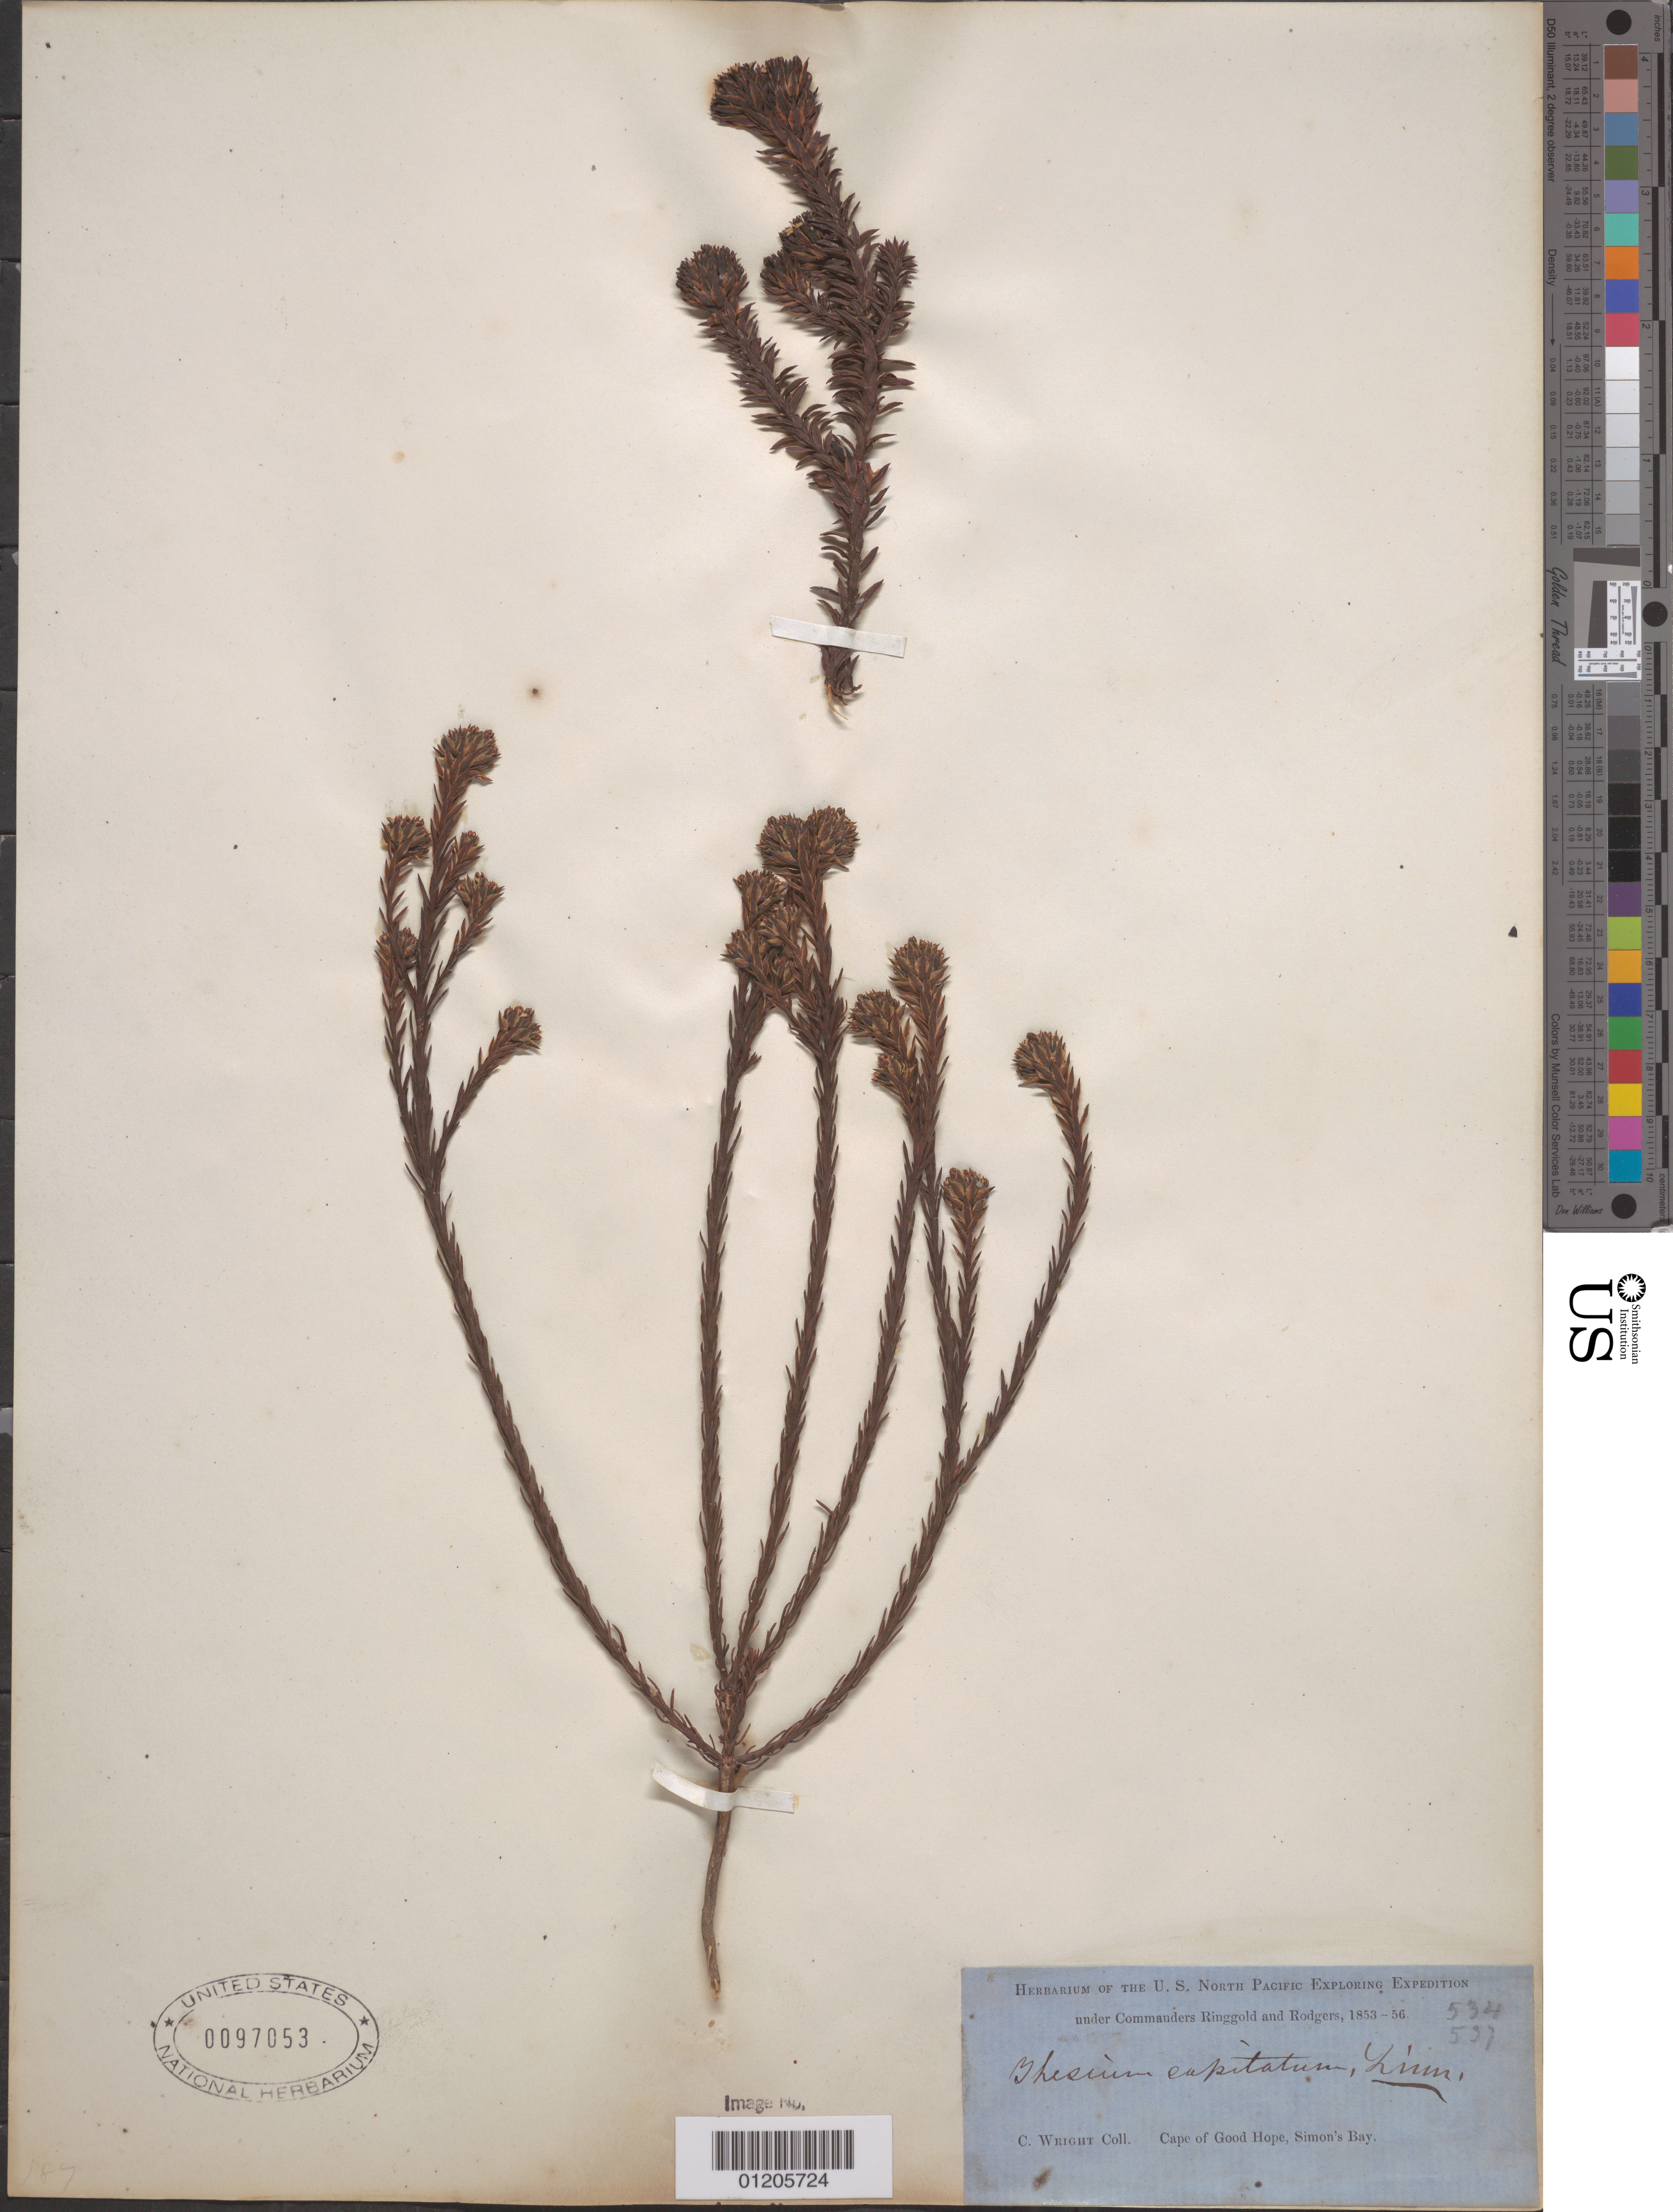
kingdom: Plantae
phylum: Tracheophyta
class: Magnoliopsida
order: Santalales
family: Thesiaceae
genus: Thesium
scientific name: Thesium capitatum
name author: L.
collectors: C. Wright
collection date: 1853/1856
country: South Africa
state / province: Western Cape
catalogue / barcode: US 97053